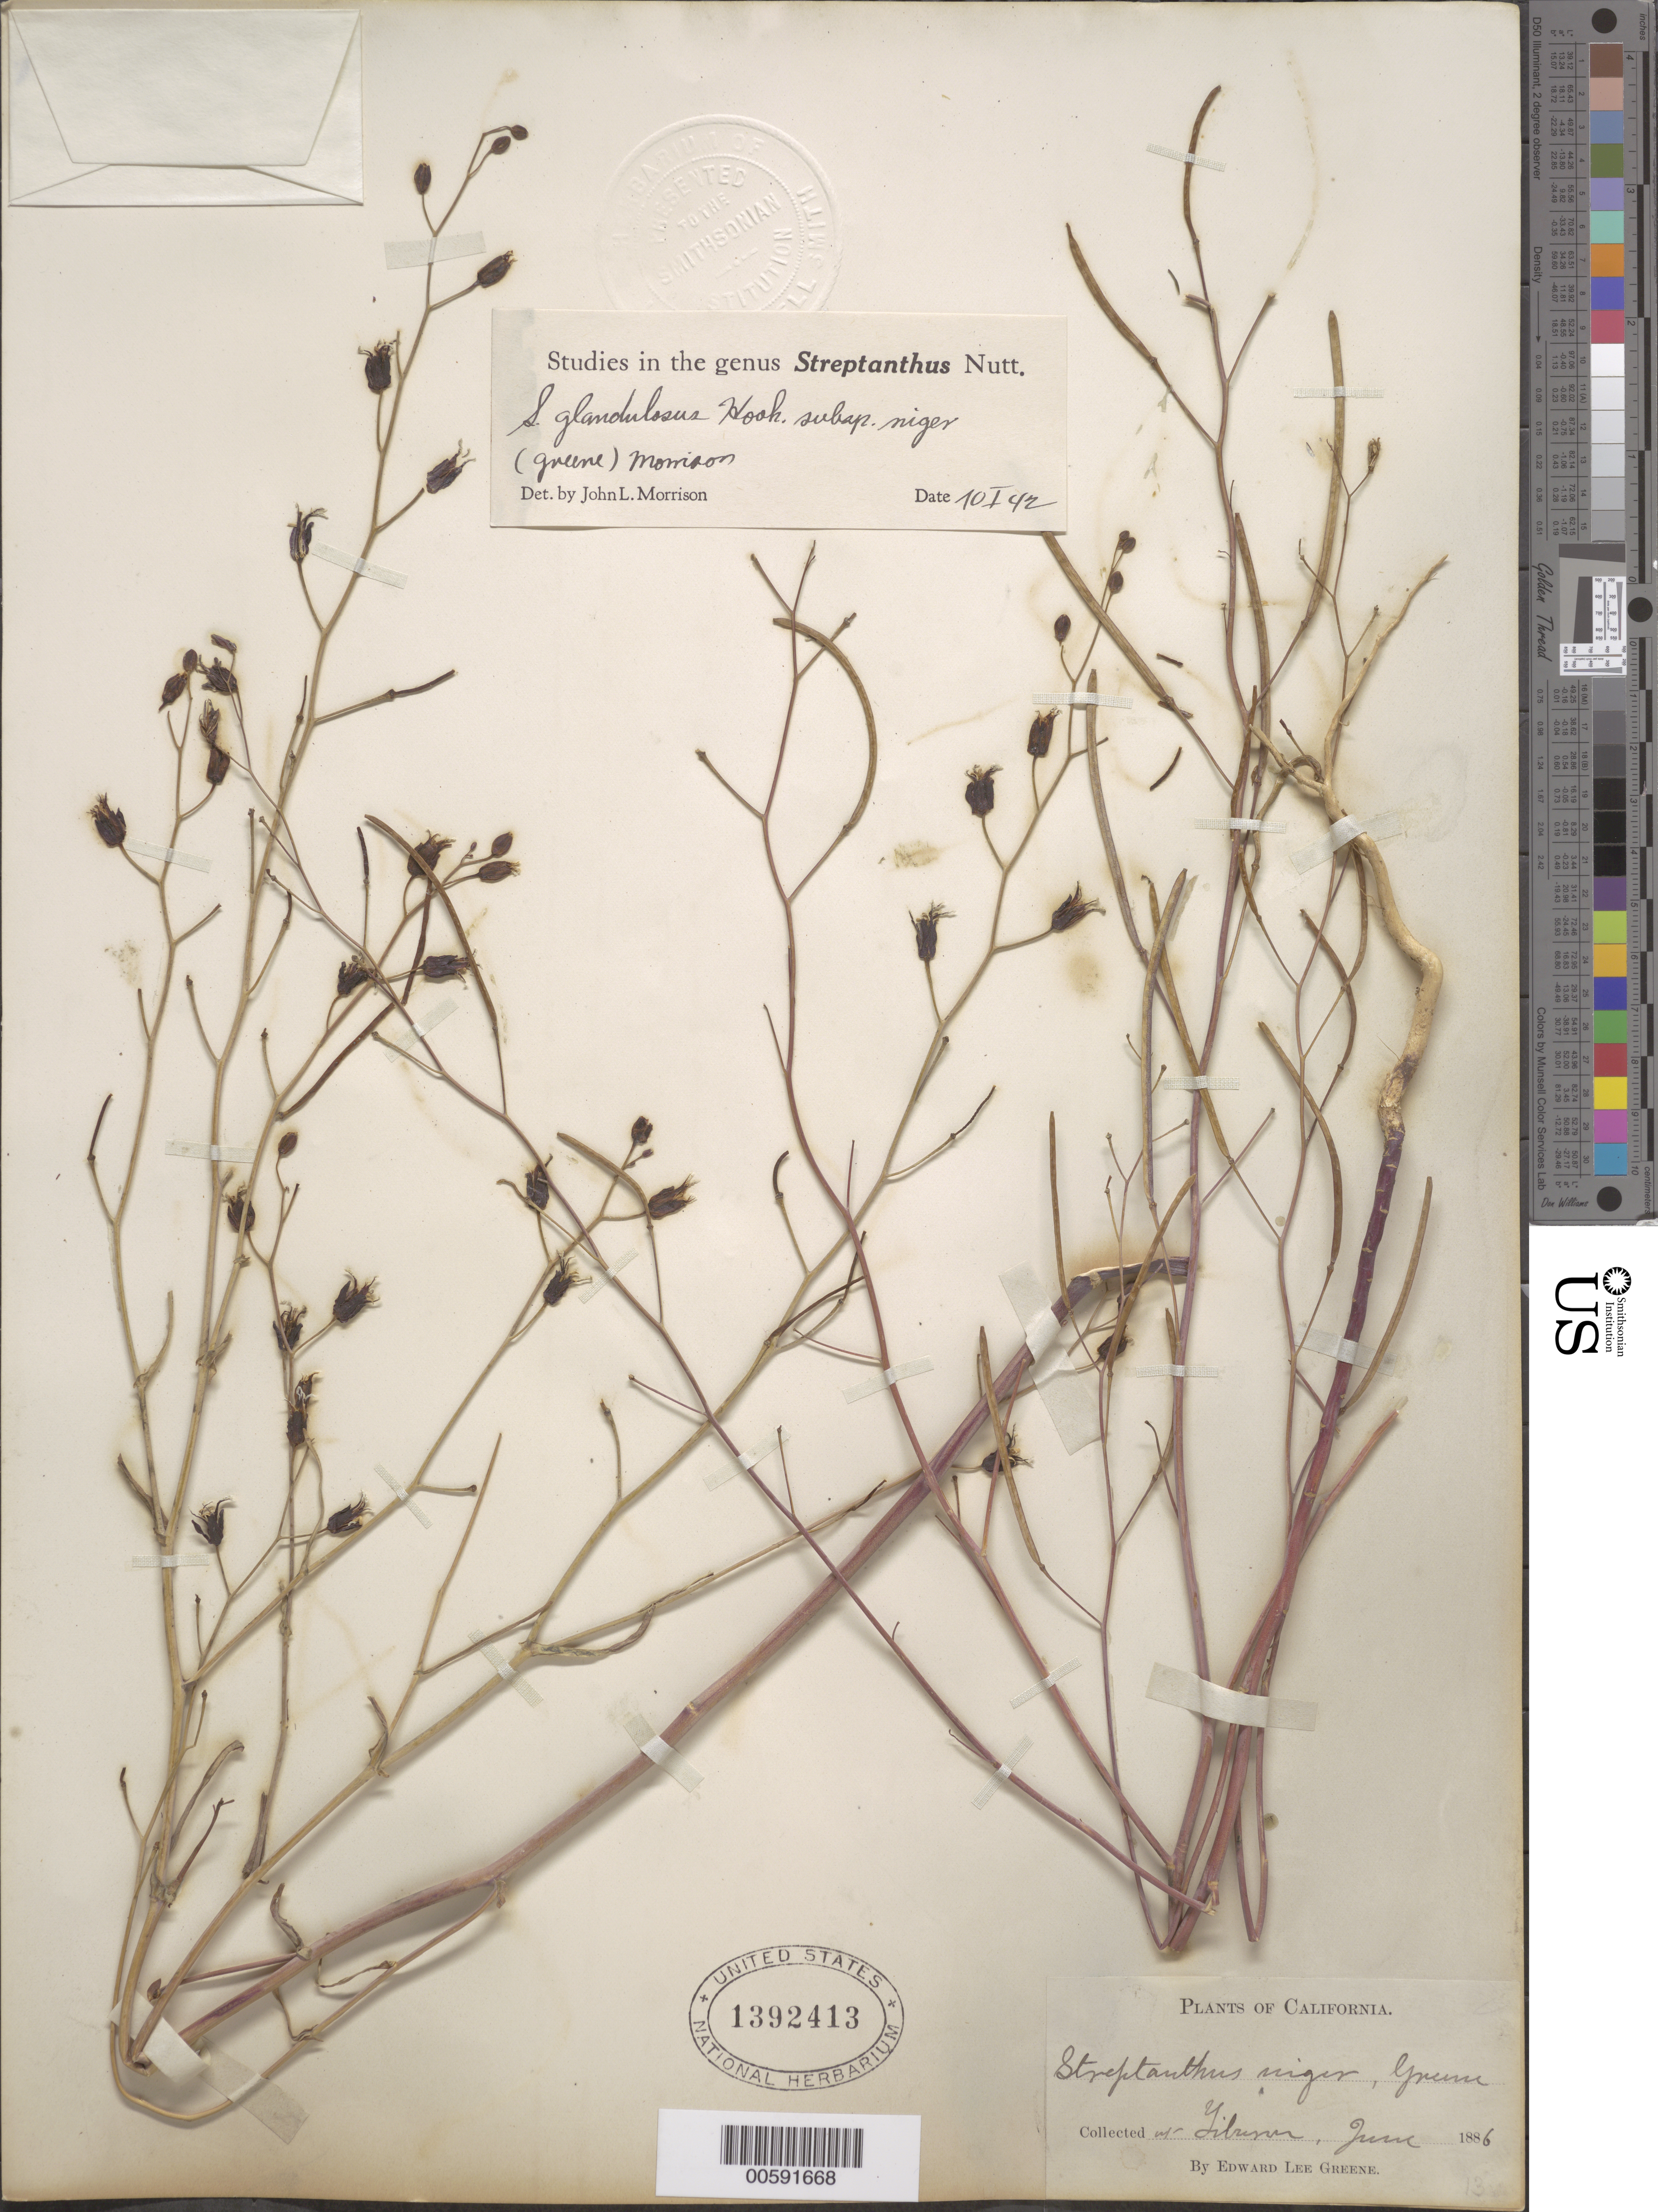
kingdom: Plantae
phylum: Tracheophyta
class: Magnoliopsida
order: Brassicales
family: Brassicaceae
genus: Streptanthus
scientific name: Streptanthus niger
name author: Greene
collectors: E. L. Greene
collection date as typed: Jun 1886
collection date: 1886-06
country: United States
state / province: California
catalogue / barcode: US 1392413